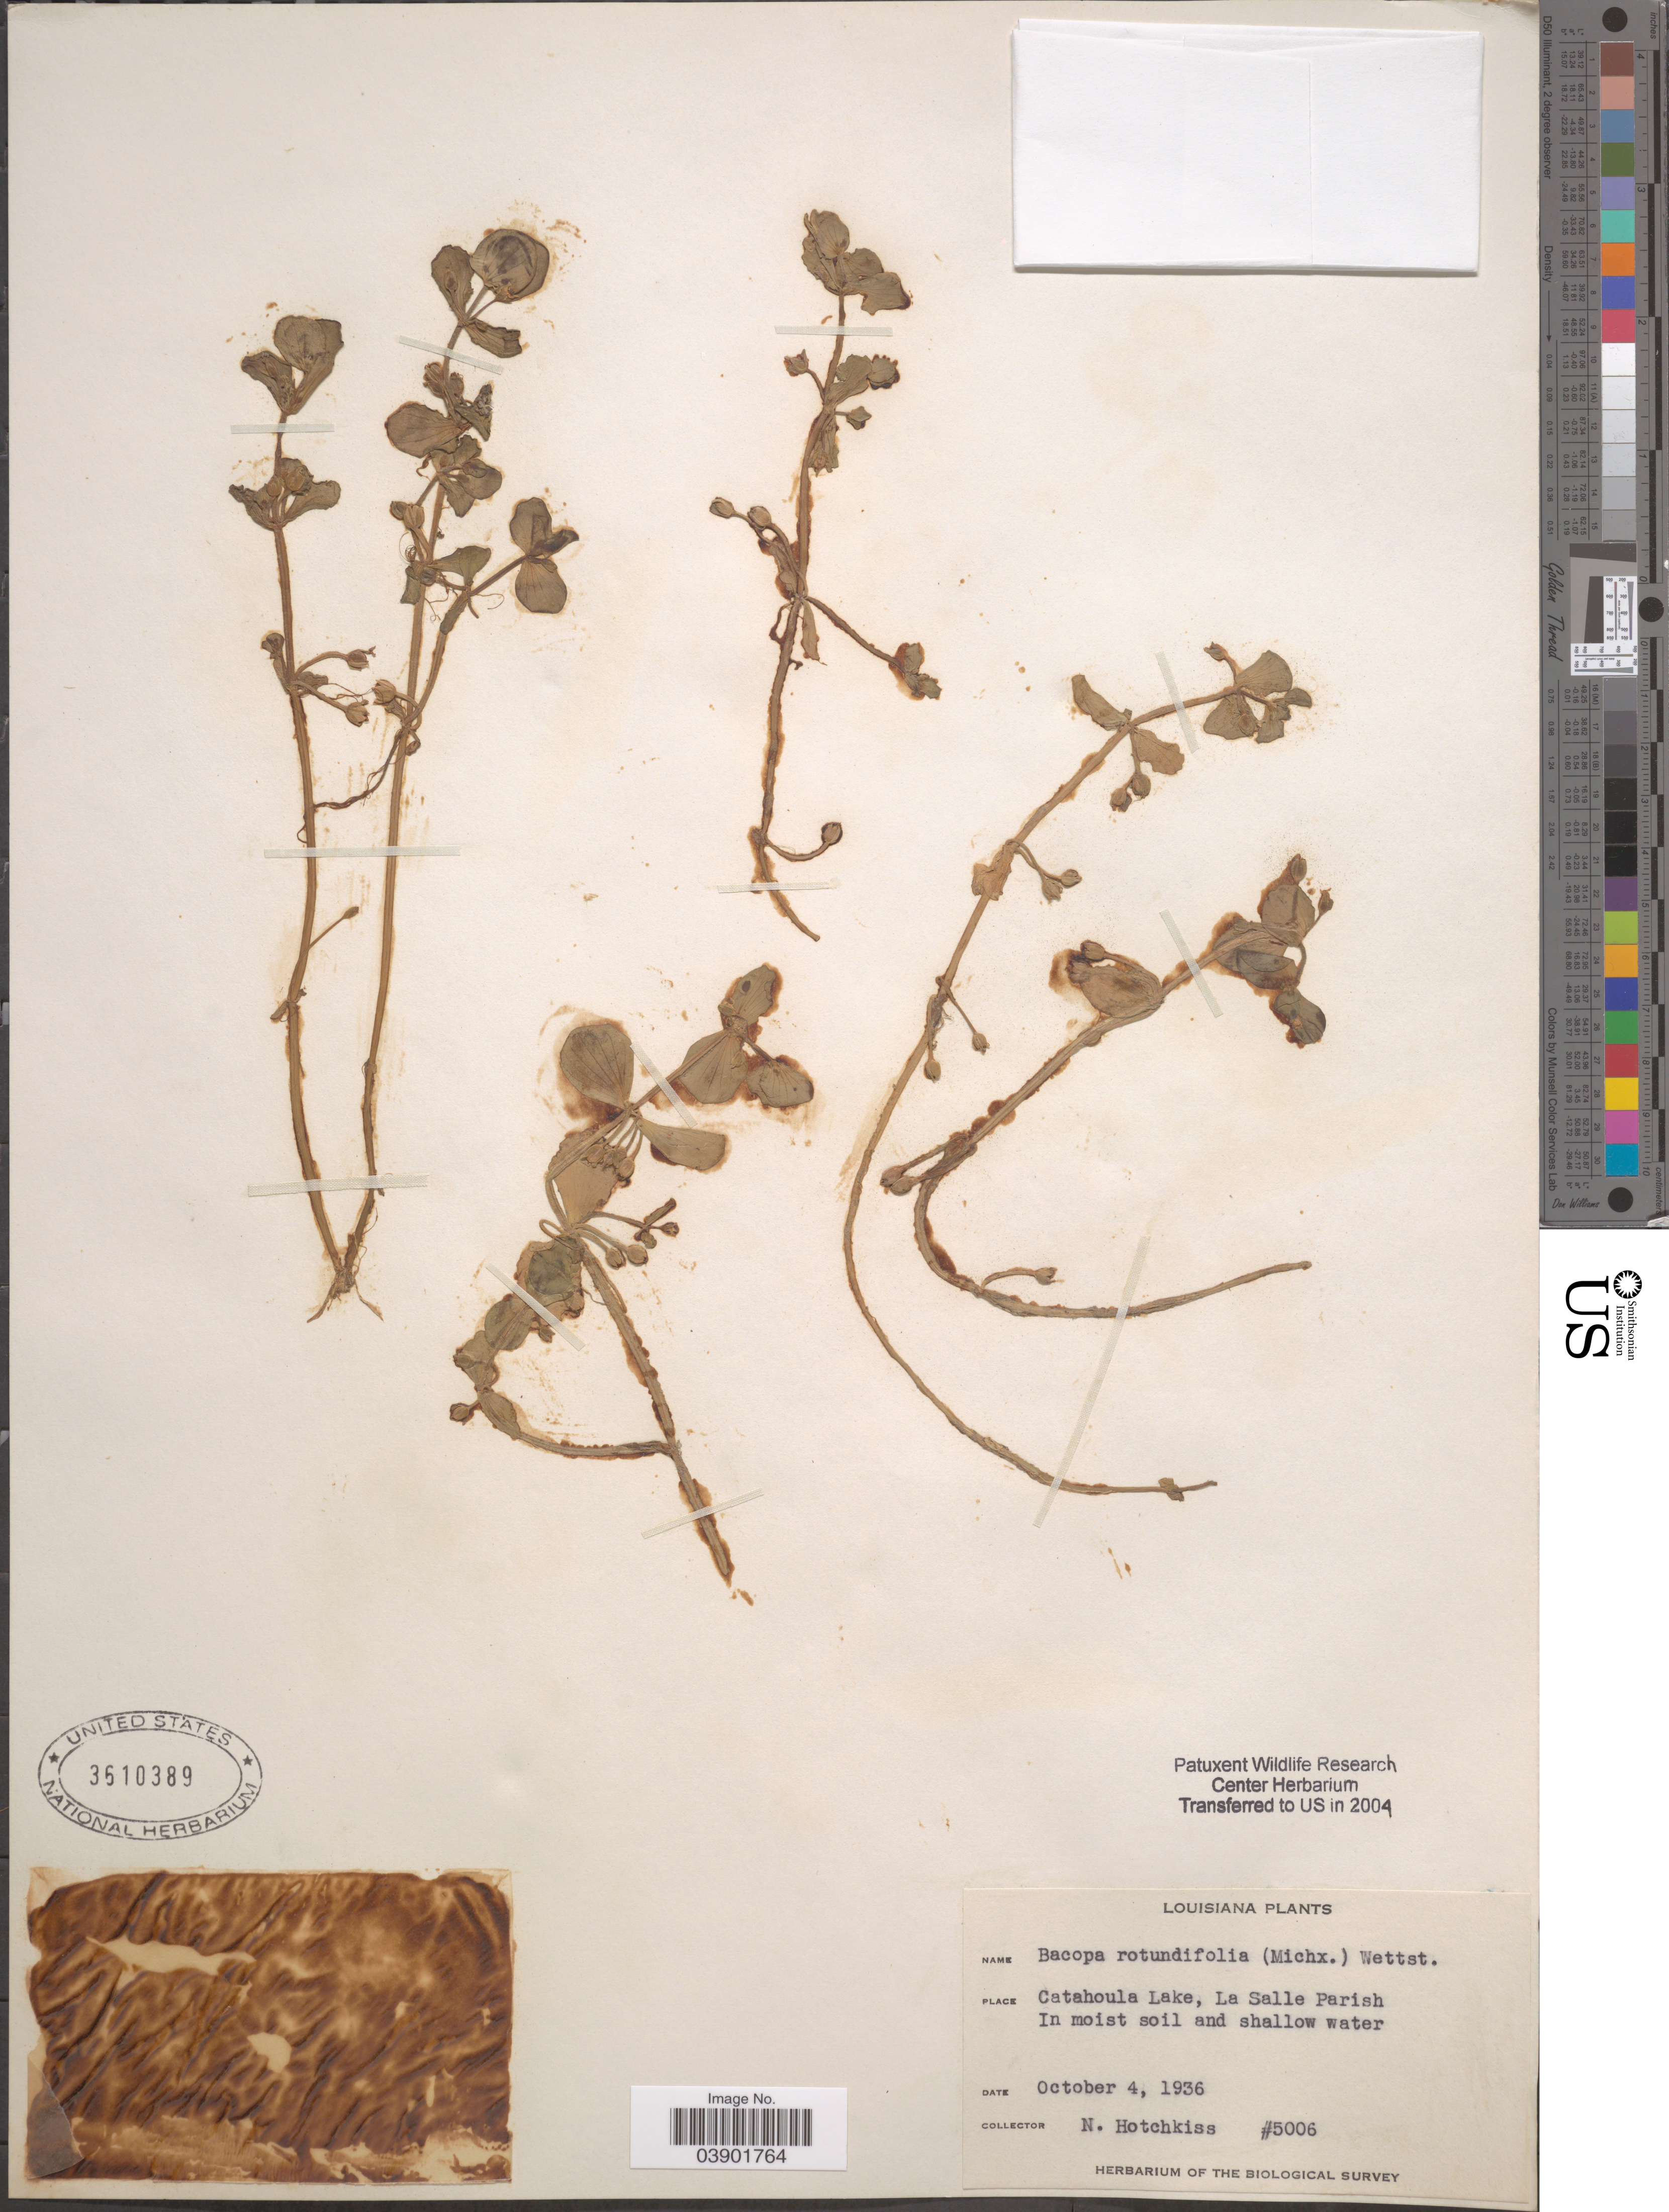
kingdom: Plantae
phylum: Tracheophyta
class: Magnoliopsida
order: Lamiales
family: Plantaginaceae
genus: Bacopa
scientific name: Bacopa rotundifolia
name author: (Michx.) Wettst.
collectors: N. Hotchkiss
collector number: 5006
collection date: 1936-10-04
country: United States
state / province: Louisiana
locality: Catahoula Lake, La Salle Parish.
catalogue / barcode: US 3610389